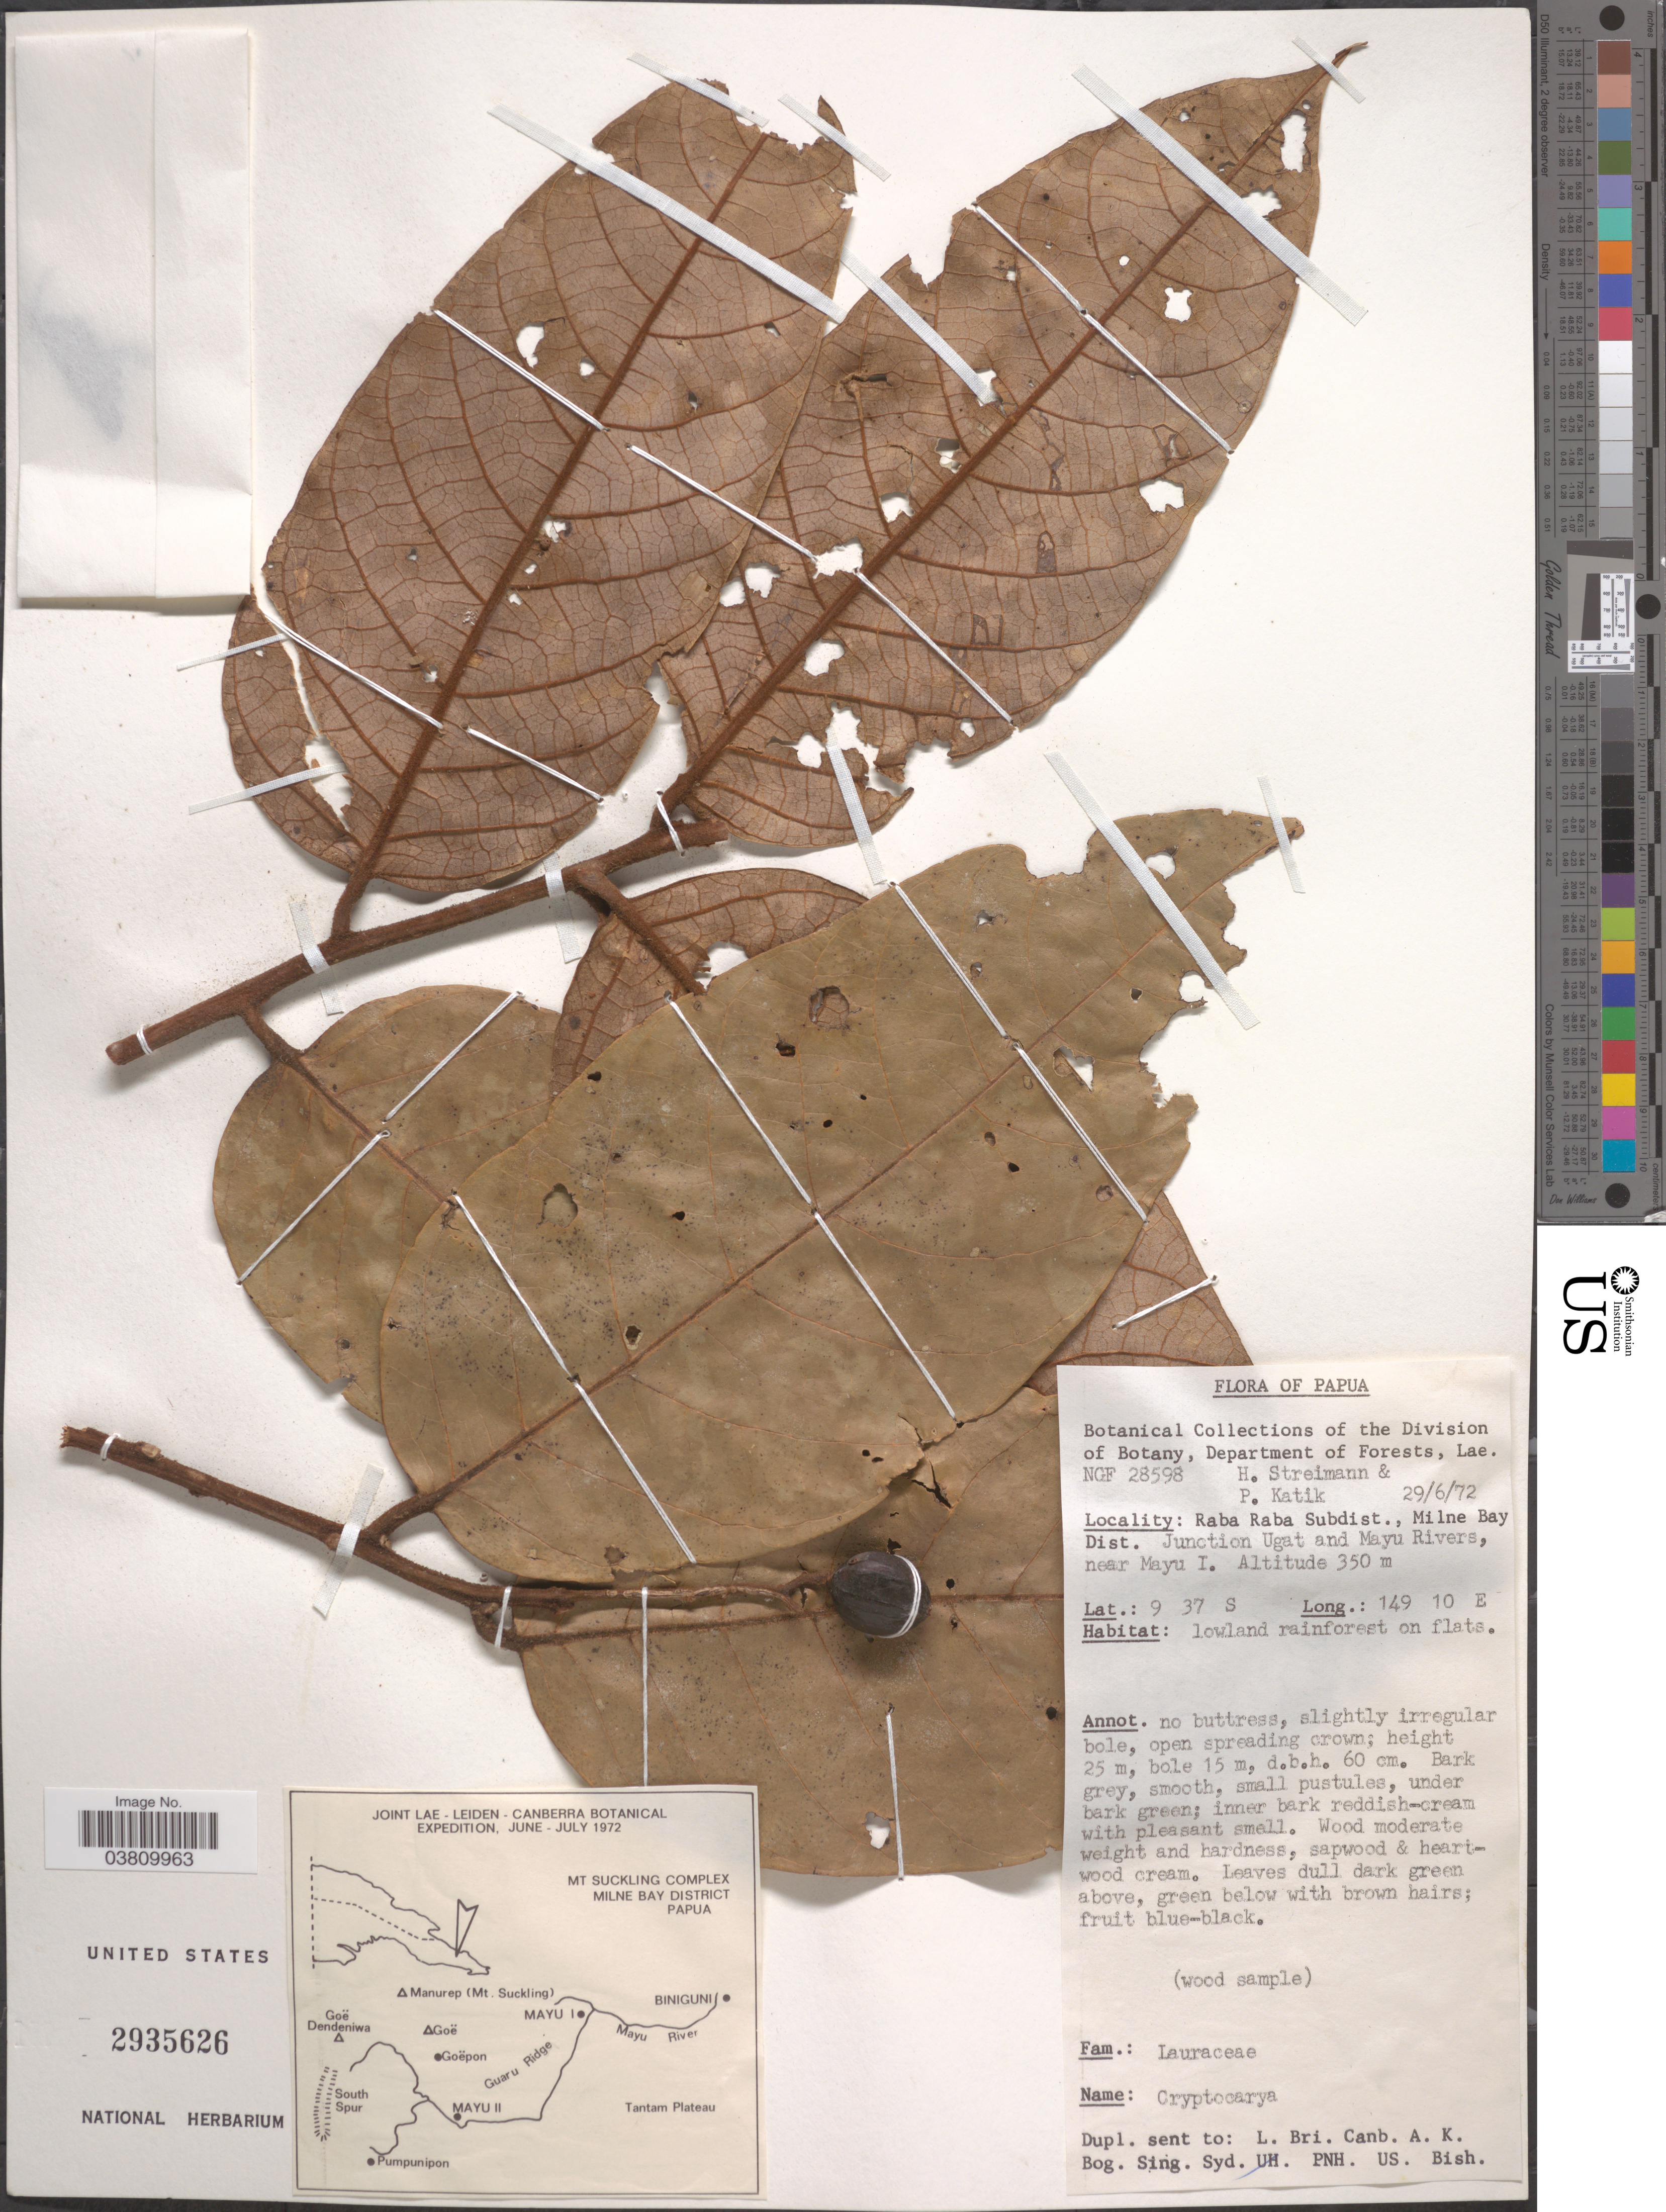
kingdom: Plantae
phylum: Tracheophyta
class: Magnoliopsida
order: Laurales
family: Lauraceae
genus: Cryptocarya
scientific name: Cryptocarya sp.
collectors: H. Streimann & P. Katik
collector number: NGF28598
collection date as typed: Transcribed d/m/y: 29/6/72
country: Papua New Guinea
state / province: Milne Bay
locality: Raba Raba Subdist., Milne Bay Dist. Junction Ugat and Mayu Rivers, near Mayu I.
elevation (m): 350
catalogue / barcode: US 2935626